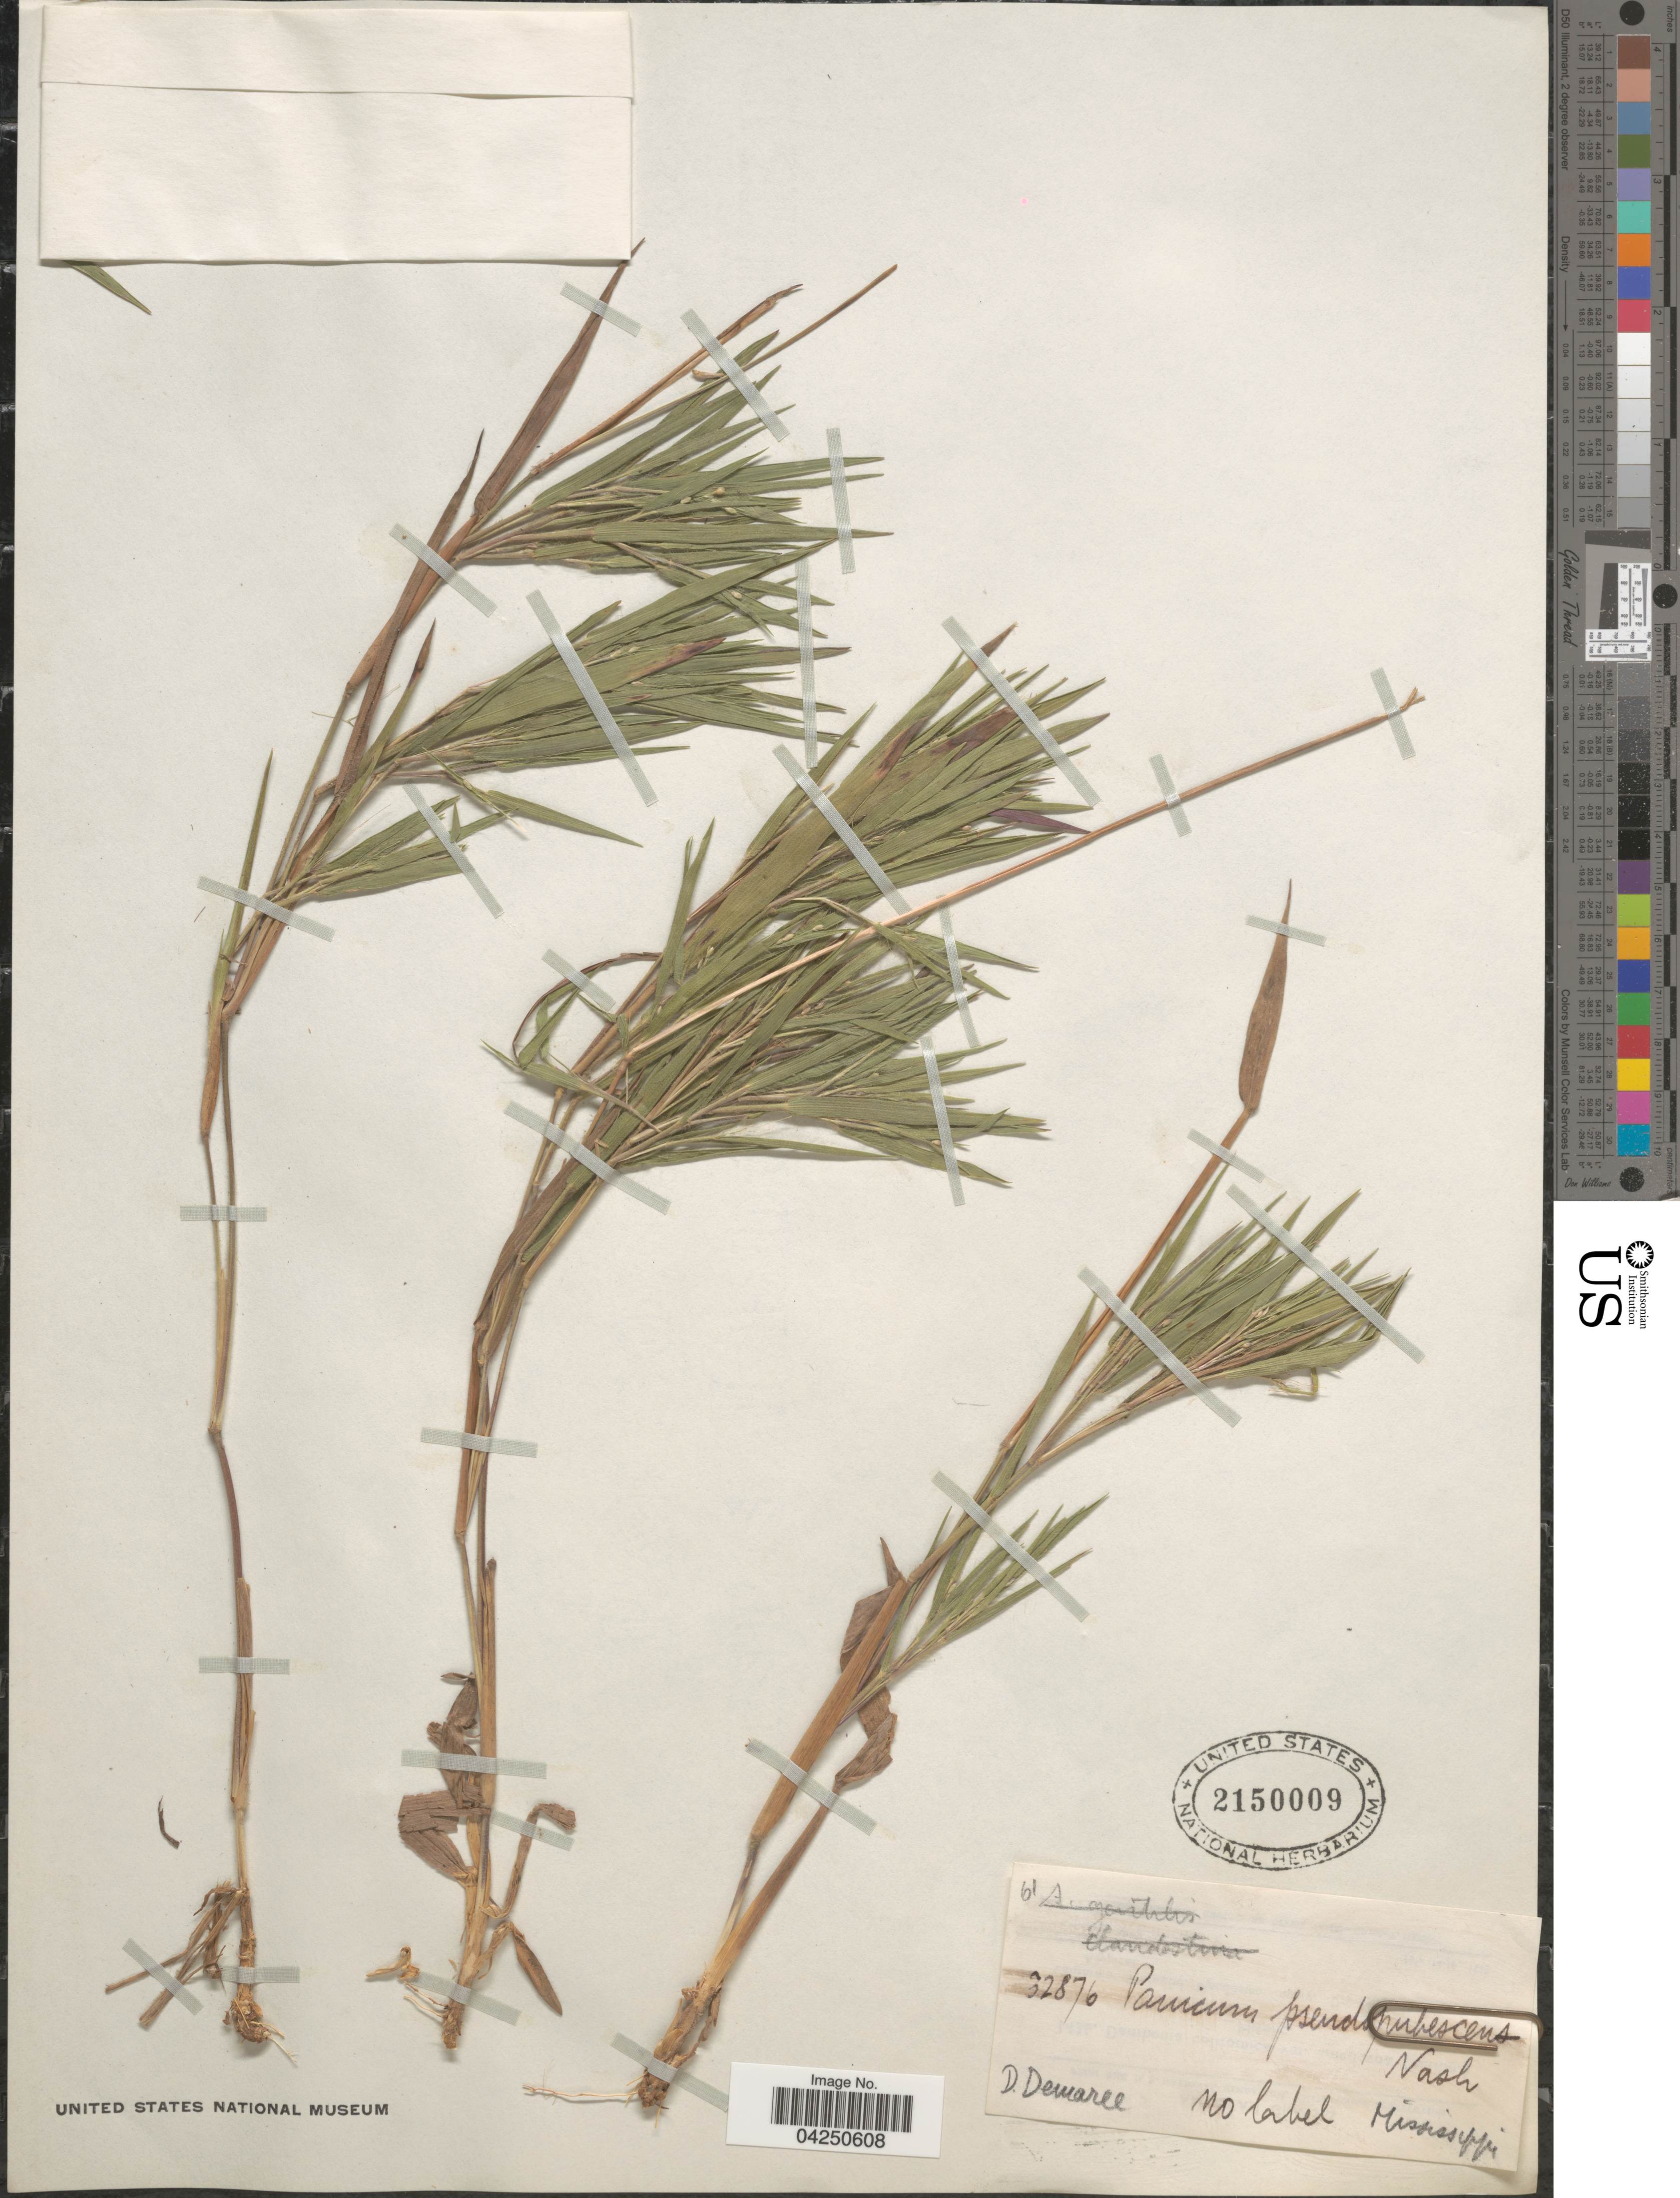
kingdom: Plantae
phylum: Tracheophyta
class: Liliopsida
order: Poales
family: Poaceae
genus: Dichanthelium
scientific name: Dichanthelium acuminatum var. acuminatum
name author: (Sw.) Gould & C.A. Clark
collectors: D. Demaree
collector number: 52876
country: United States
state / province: Mississippi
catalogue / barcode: US 2150009